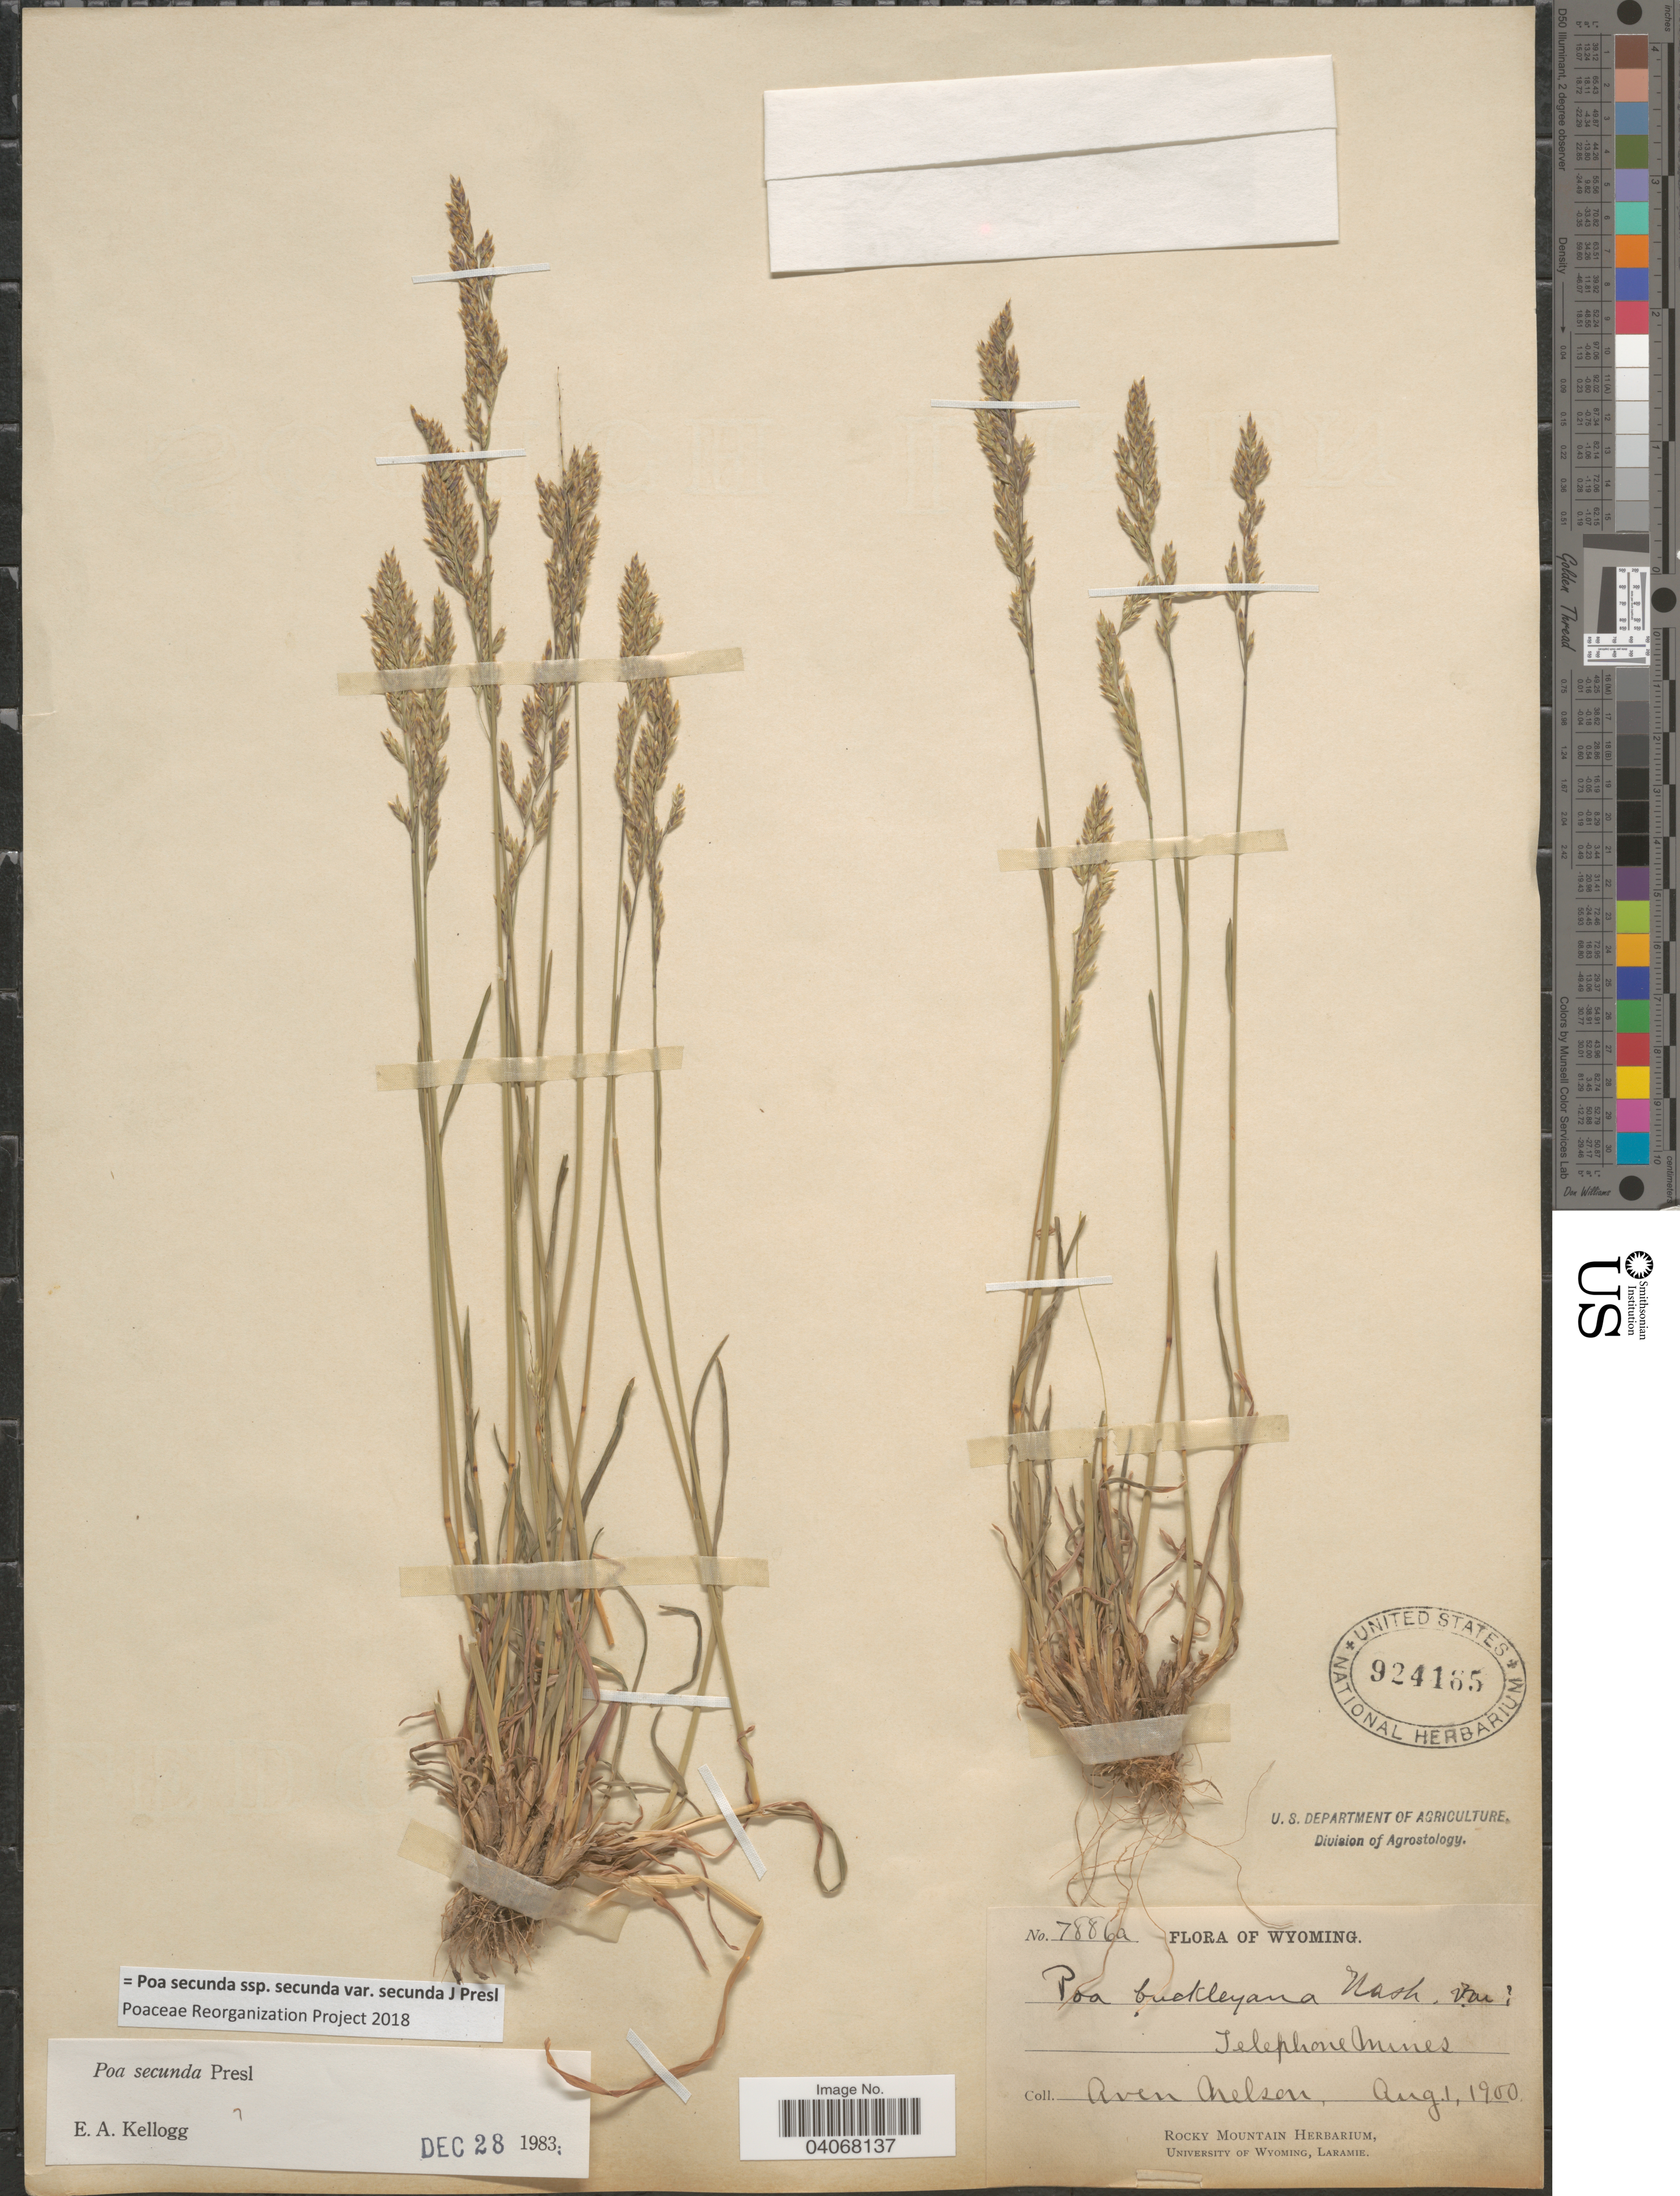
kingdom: Plantae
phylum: Tracheophyta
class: Liliopsida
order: Poales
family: Poaceae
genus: Poa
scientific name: Poa secunda subsp. secunda var. secunda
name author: J. Presl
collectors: A. Nelson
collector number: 7886a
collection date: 1900-08-01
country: United States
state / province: Wyoming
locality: Telephone Mines.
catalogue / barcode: US 924165